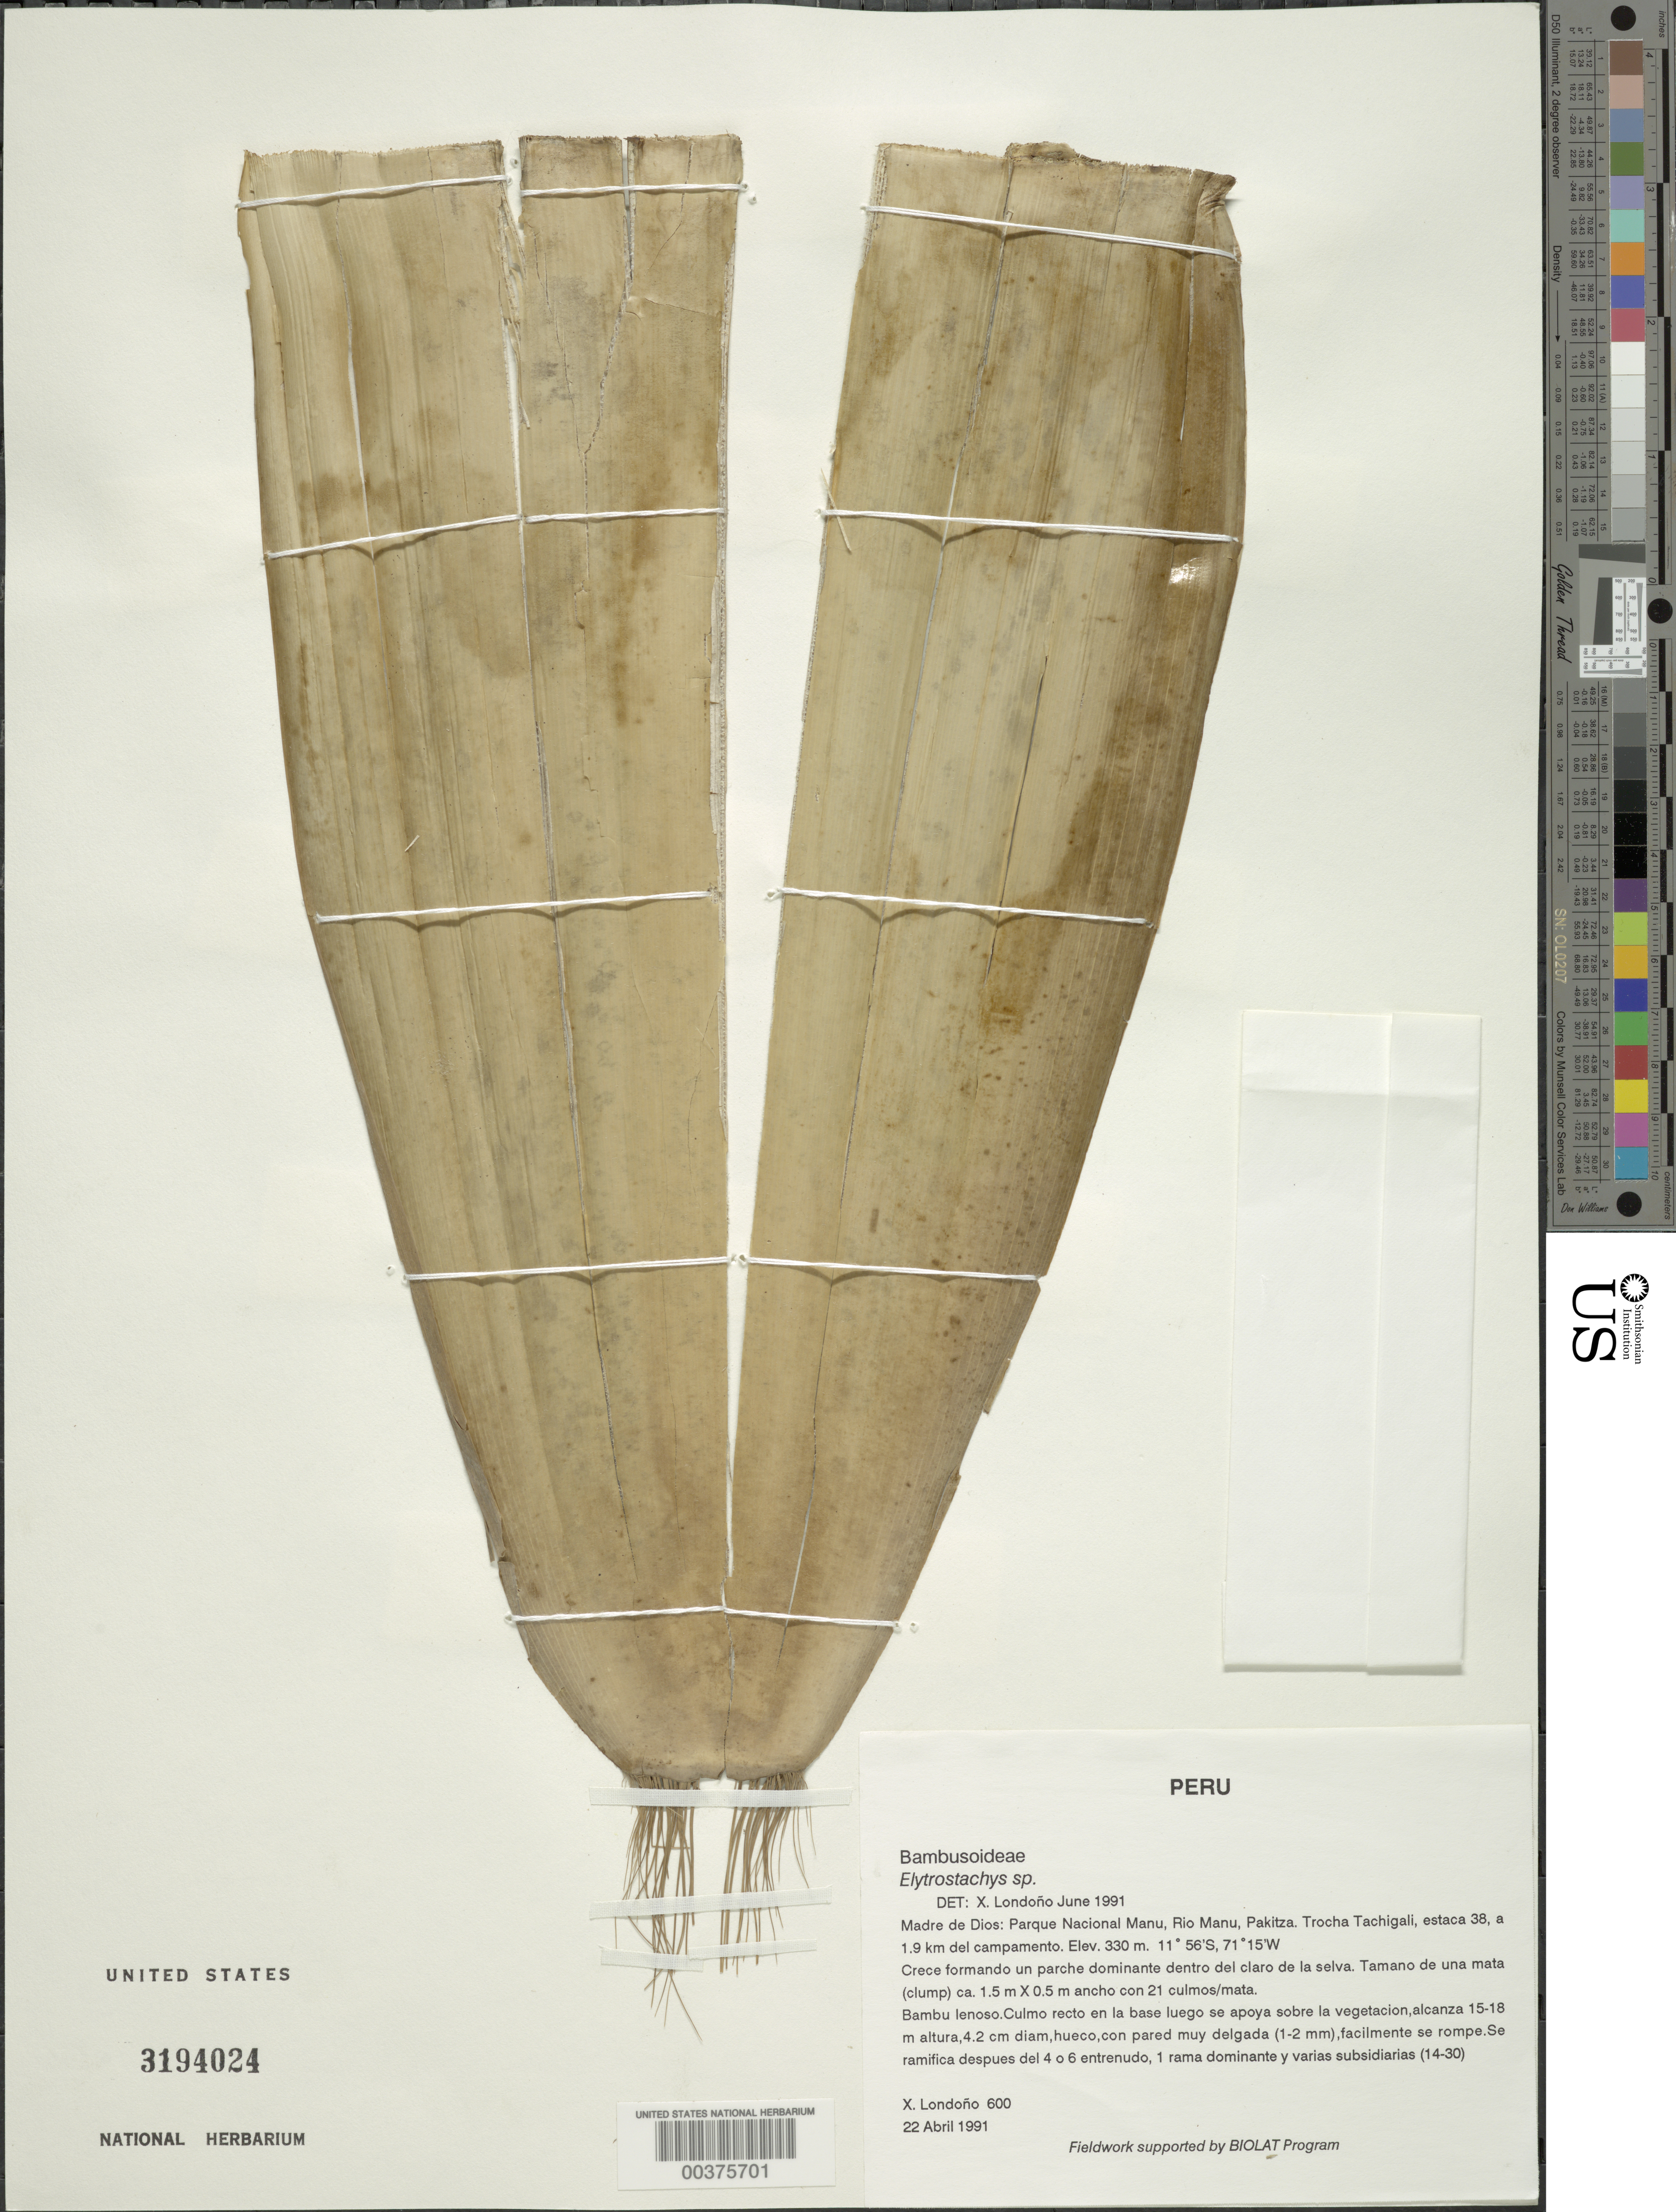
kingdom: Plantae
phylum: Tracheophyta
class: Liliopsida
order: Poales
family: Poaceae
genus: Elytrostachys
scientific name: Elytrostachys sp.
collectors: X. Londoño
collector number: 600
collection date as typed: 22 Apr 1991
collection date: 1991-04-22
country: Peru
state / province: Madre de Dios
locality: Parque nacional manu, rio manu, pakitza; trocha tachigali, estaca 38, 1.9 km del campamento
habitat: Un parche dominate dentro del claro de la selva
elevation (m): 330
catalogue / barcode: US 3194024